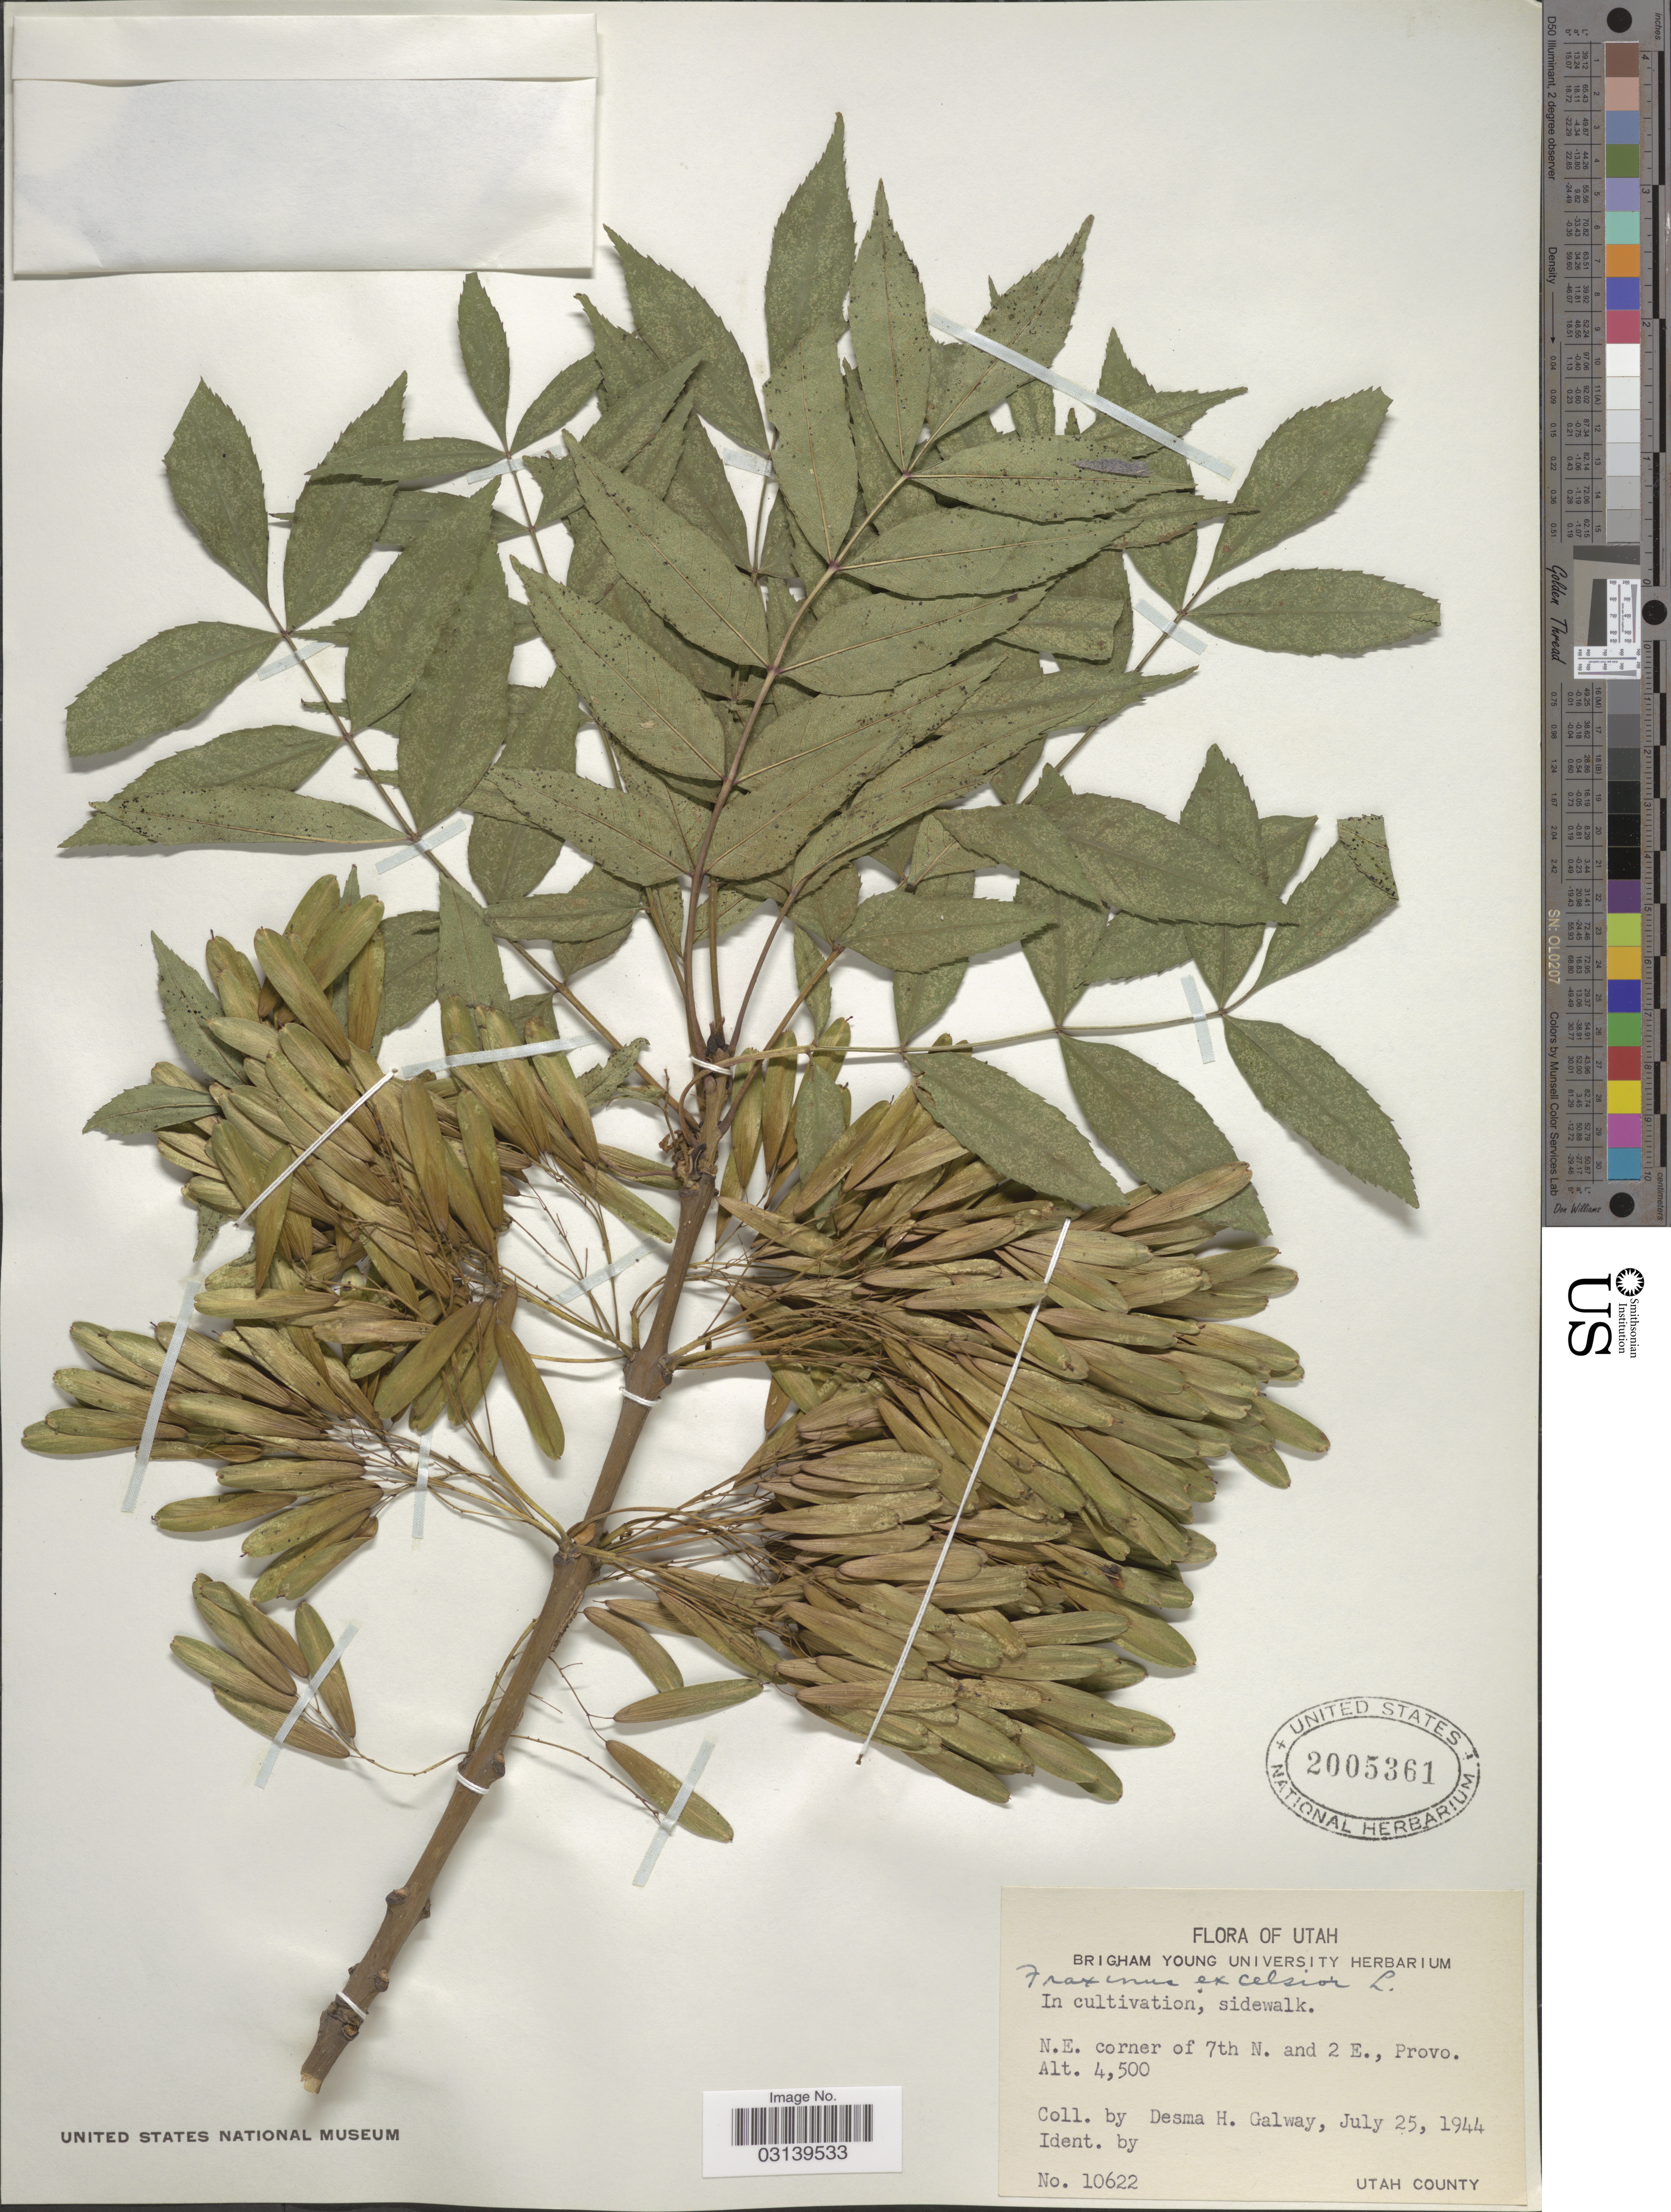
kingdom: Plantae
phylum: Tracheophyta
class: Magnoliopsida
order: Lamiales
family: Oleaceae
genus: Fraxinus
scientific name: Fraxinus excelsior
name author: L.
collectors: D. Galway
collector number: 10622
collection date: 1944-07-25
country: United States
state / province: Utah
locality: N.E. corner of 7th N. and 2 E., Provo.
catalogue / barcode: US 2005361